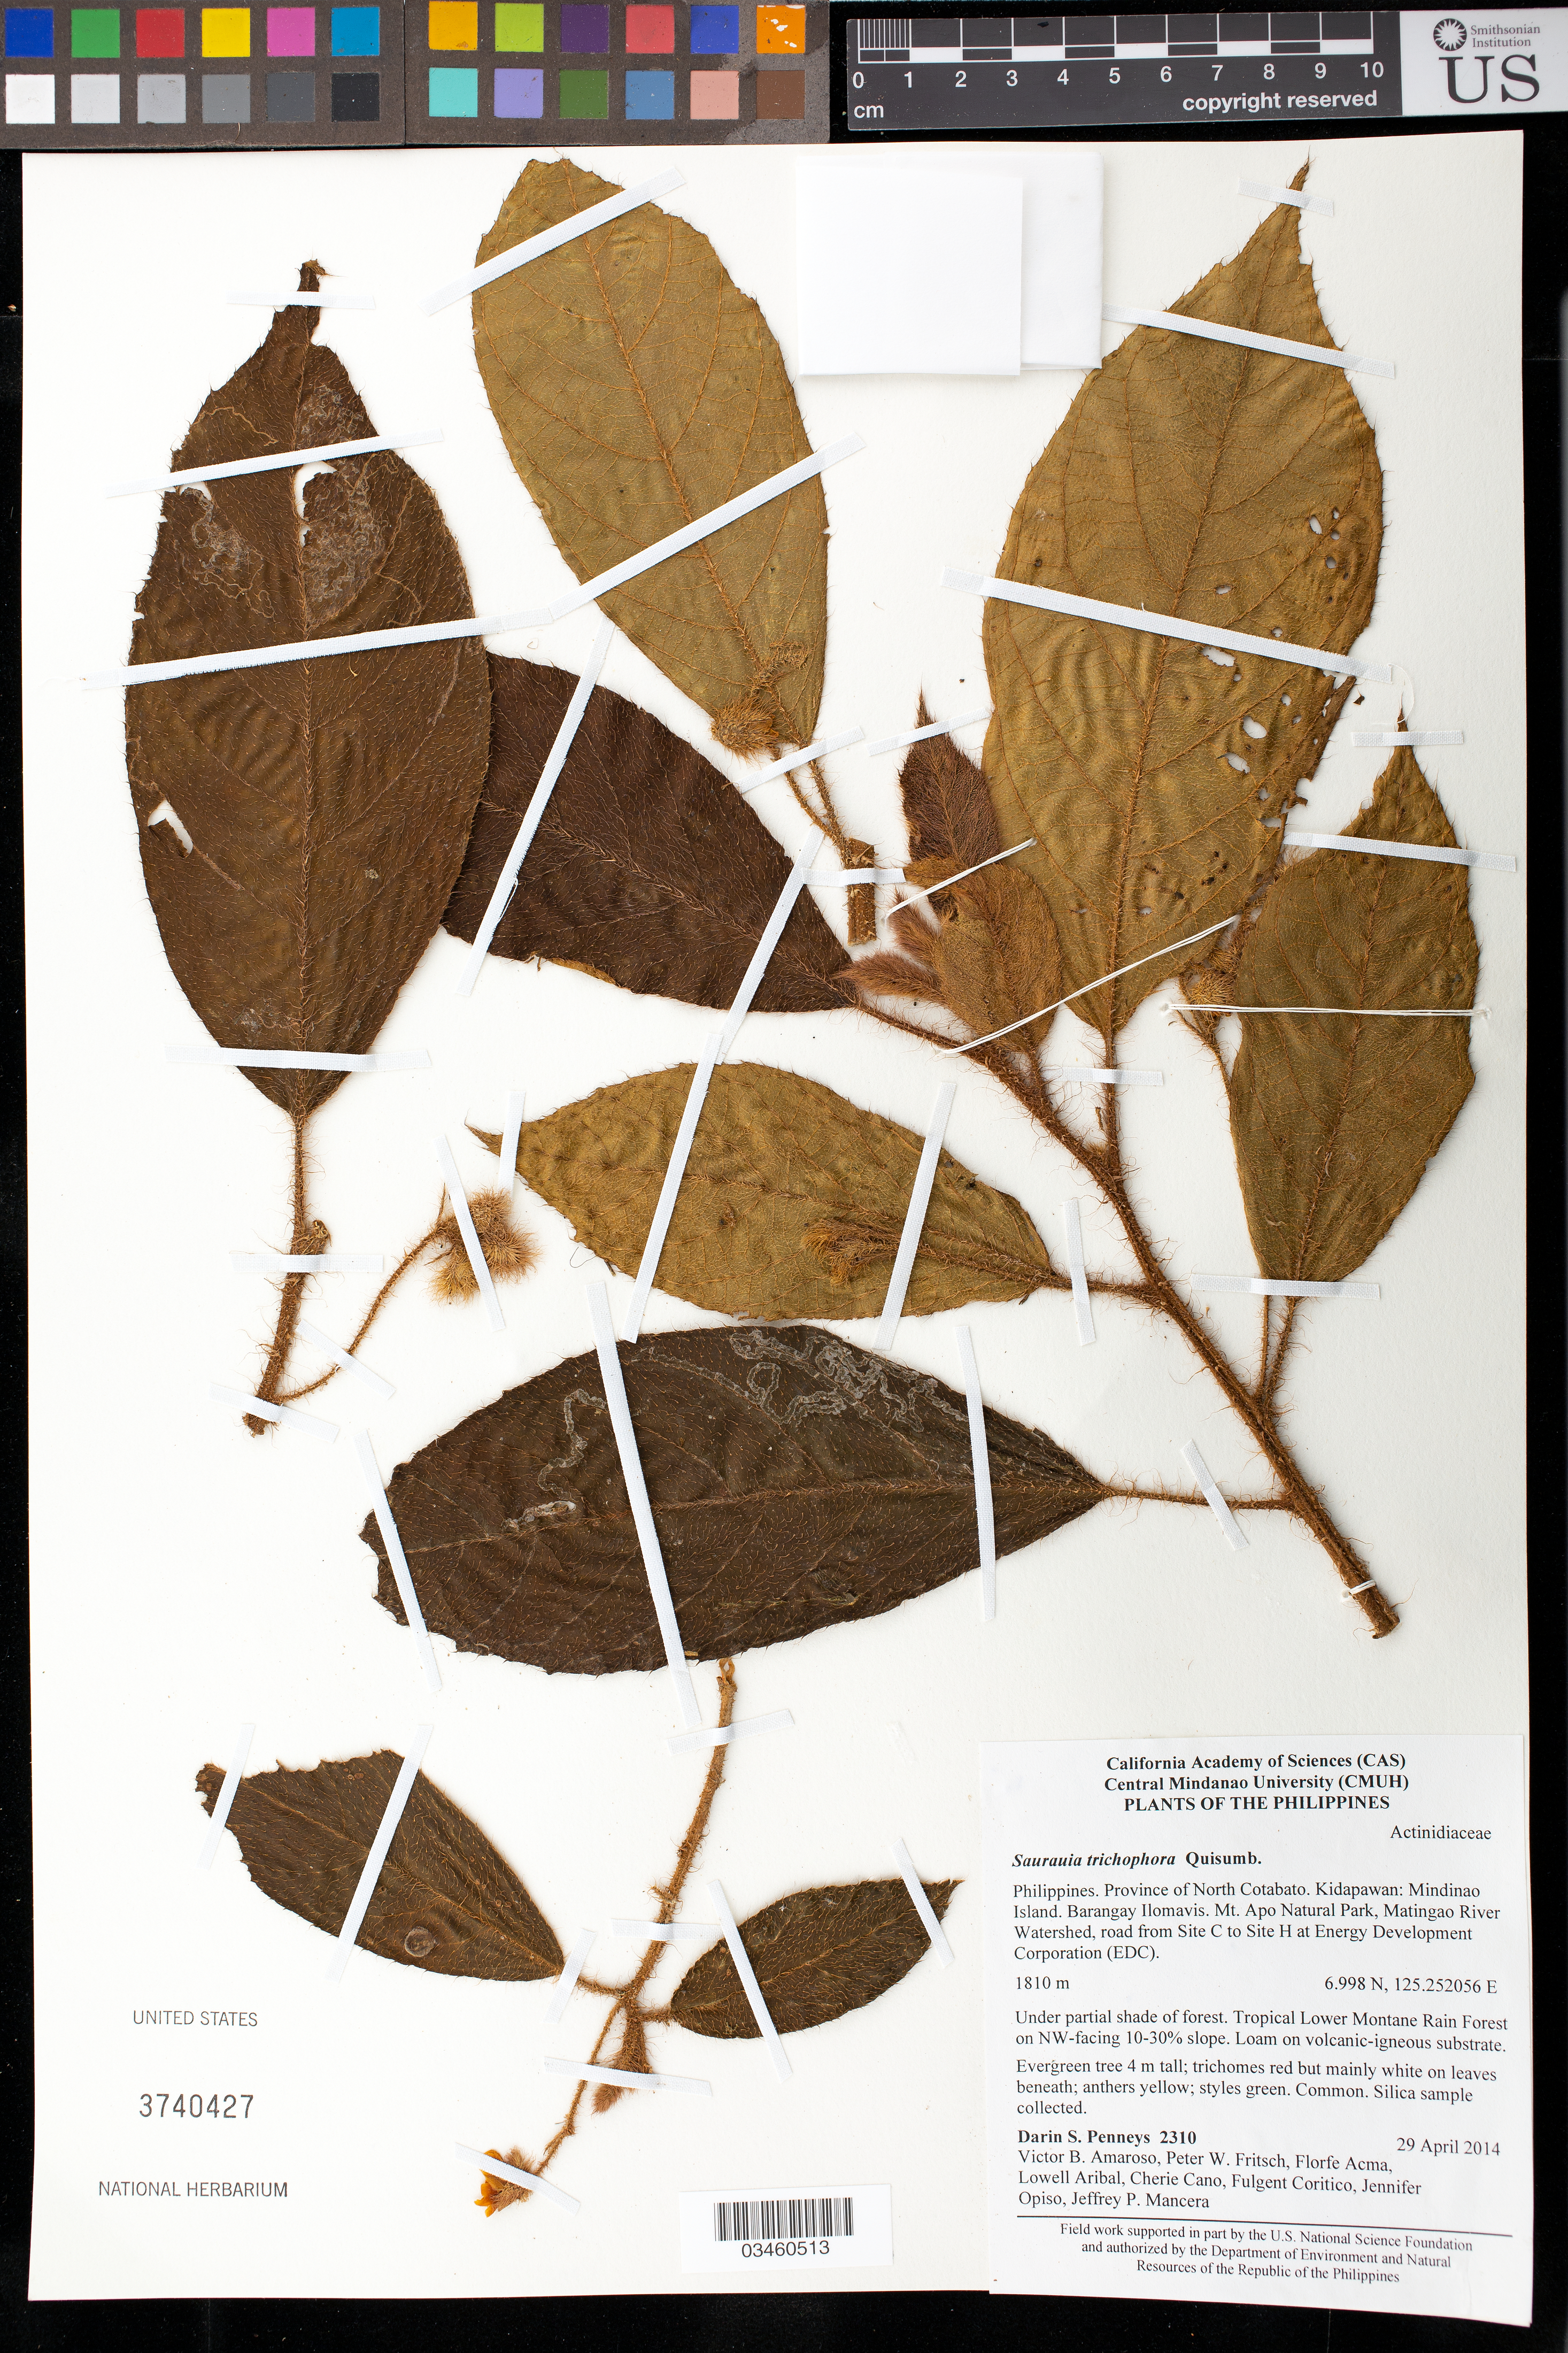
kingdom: Plantae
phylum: Tracheophyta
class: Magnoliopsida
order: Ericales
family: Actinidiaceae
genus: Saurauia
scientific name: Saurauia triphora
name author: Quisumb.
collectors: D. S. Penneys, V. Amoroso, P. W. Fritsch, F. Acma, L. Aribal, C. Cano, F. Coritico, J. Opiso & J. Mancera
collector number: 2310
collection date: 2014-04-29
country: Philippines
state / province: Soccsksargen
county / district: North Cotabato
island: Mindanao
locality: Philippines. Province of North Cotabato Kidapawan: Mindanao Island. Barangay Ilomavis. Mt. Apo National Park, Matingao River Watershed, road from Site C to Site H at Energy Development Corporation (EDC).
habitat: Under partial shade of forest. Tropical Lower Montane Rain Forest on NW-facing 10-30% slope. Loam on volcanic-igneous substrate.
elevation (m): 1810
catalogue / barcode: US 3740427